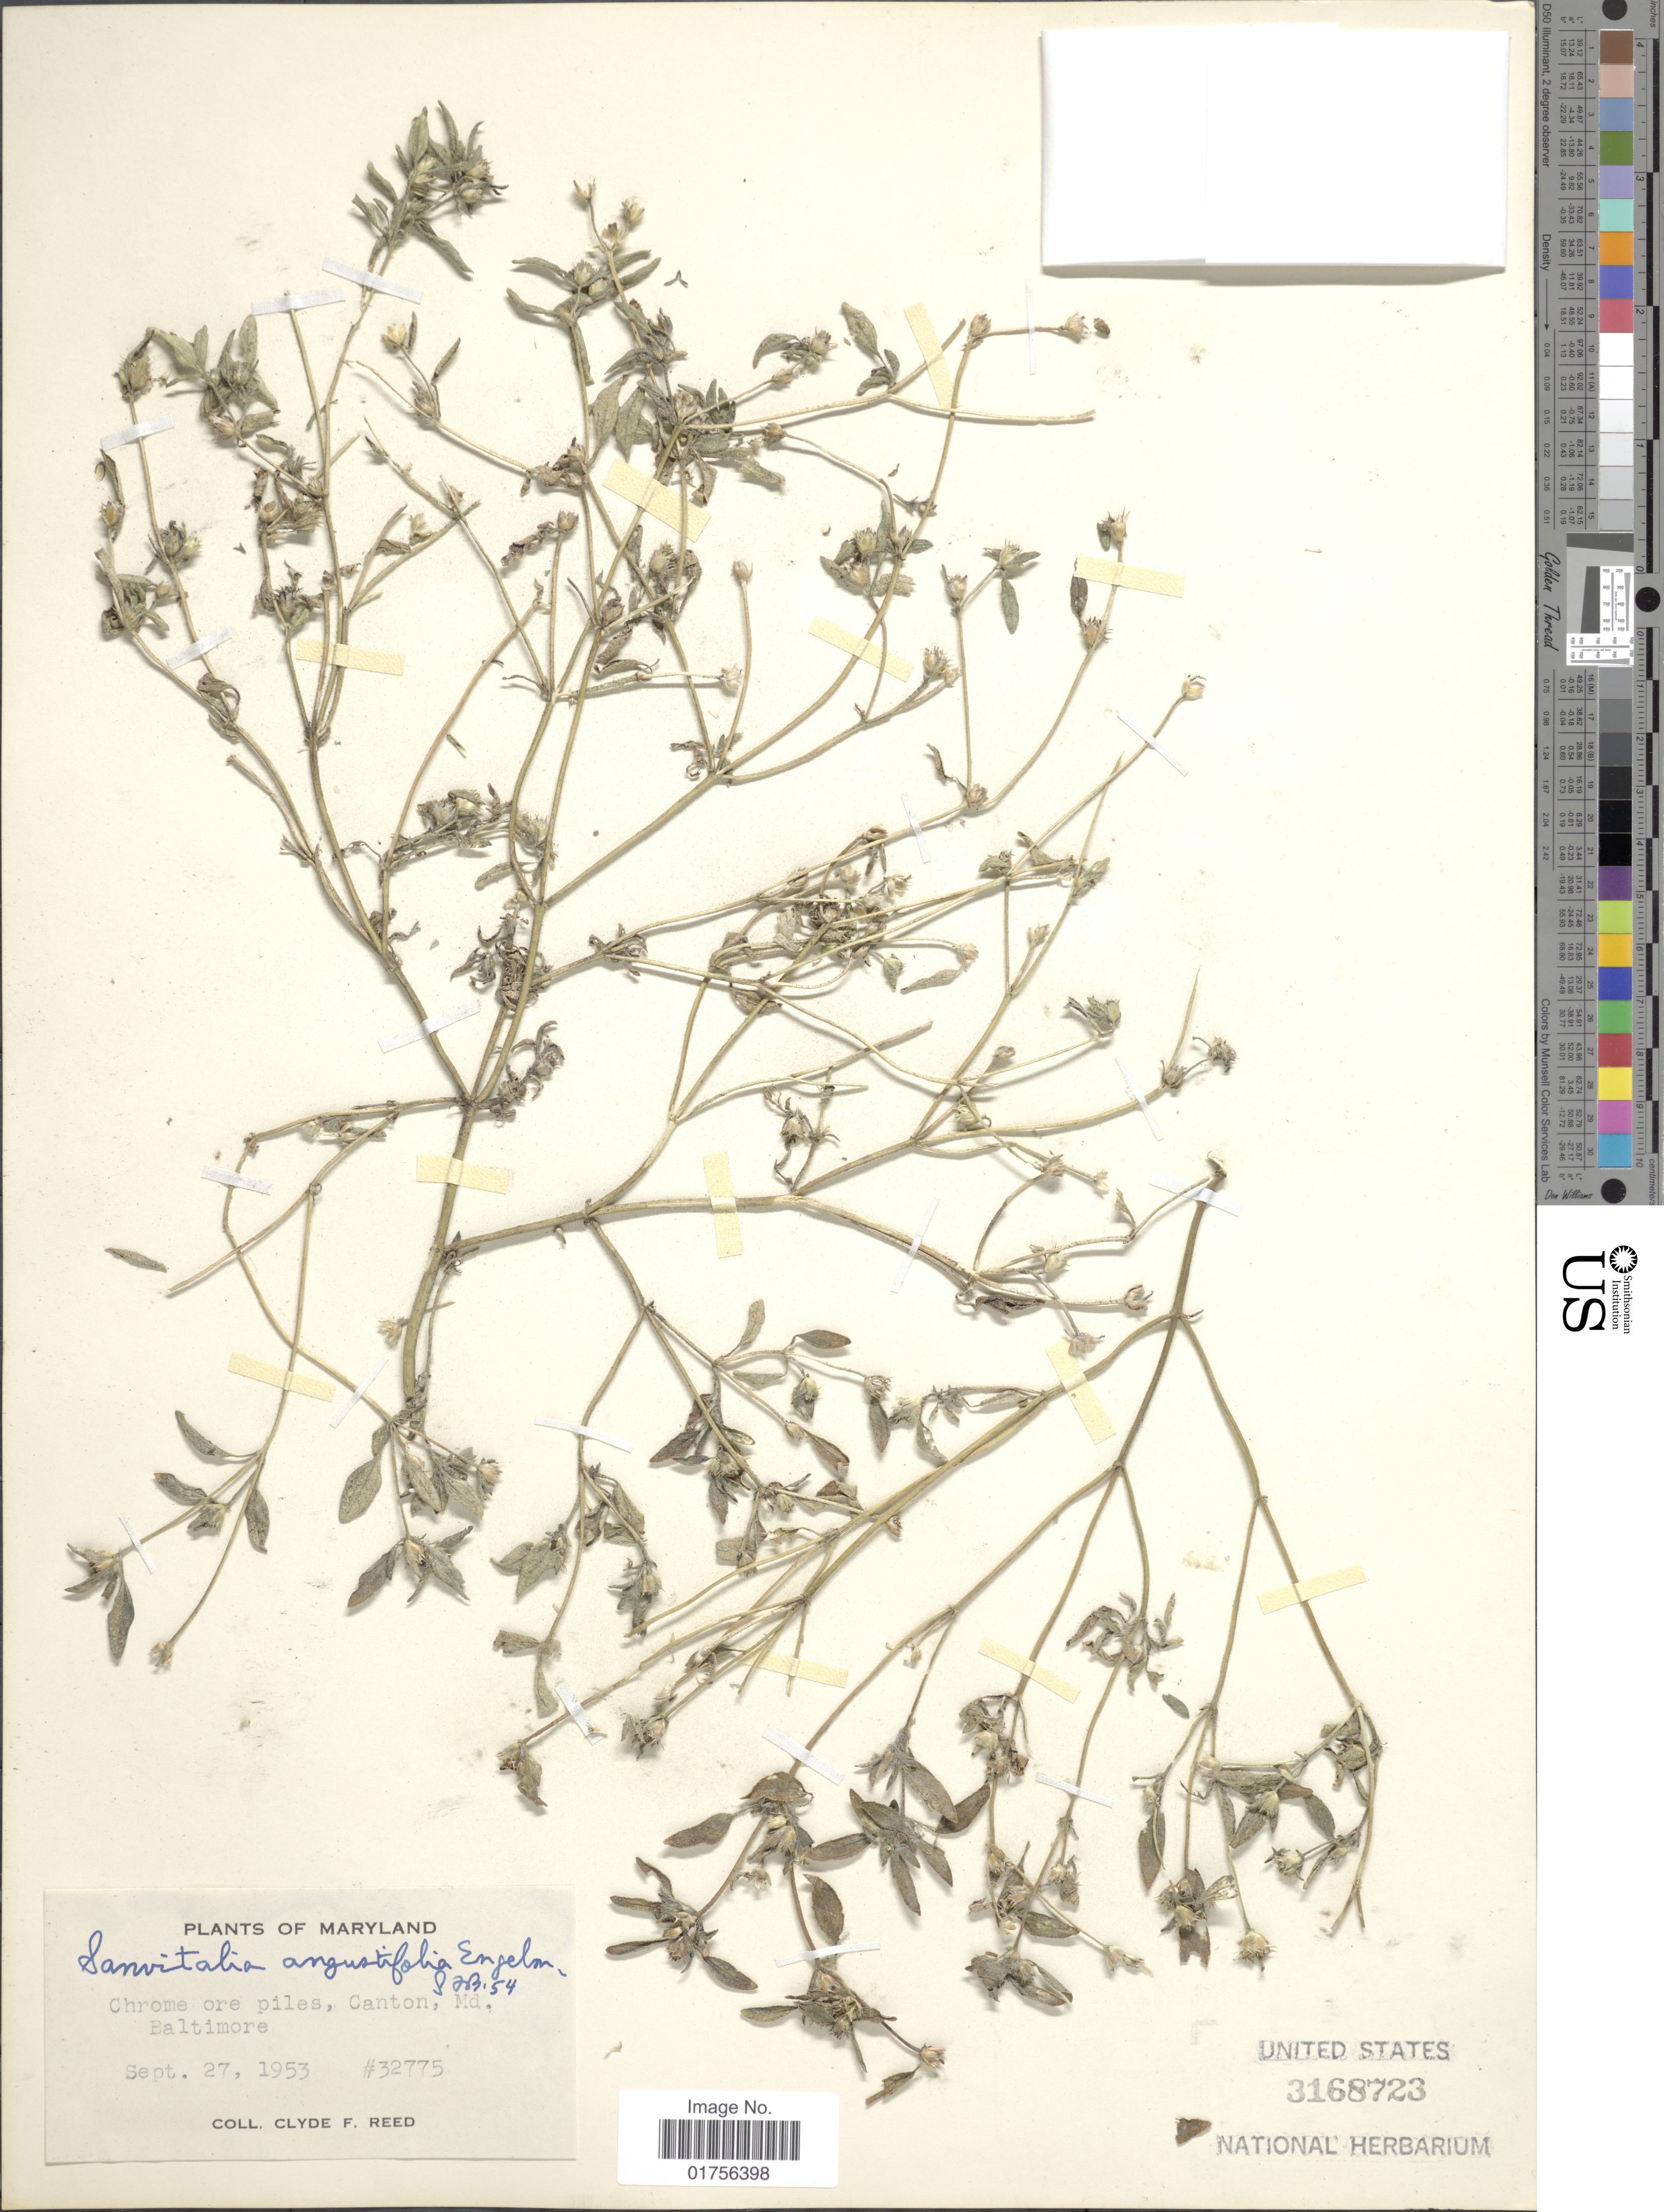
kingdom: Plantae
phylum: Tracheophyta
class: Magnoliopsida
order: Asterales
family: Asteraceae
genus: Sanvitalia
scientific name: Sanvitalia angustifolia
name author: Engelm. ex A. Gray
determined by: Skibicki, Samuel V.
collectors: C. F. Reed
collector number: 32775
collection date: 1953-09-27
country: United States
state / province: Maryland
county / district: Baltimore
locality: Chrome ore piles, Canton, Md., Baltimore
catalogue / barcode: US 3168723